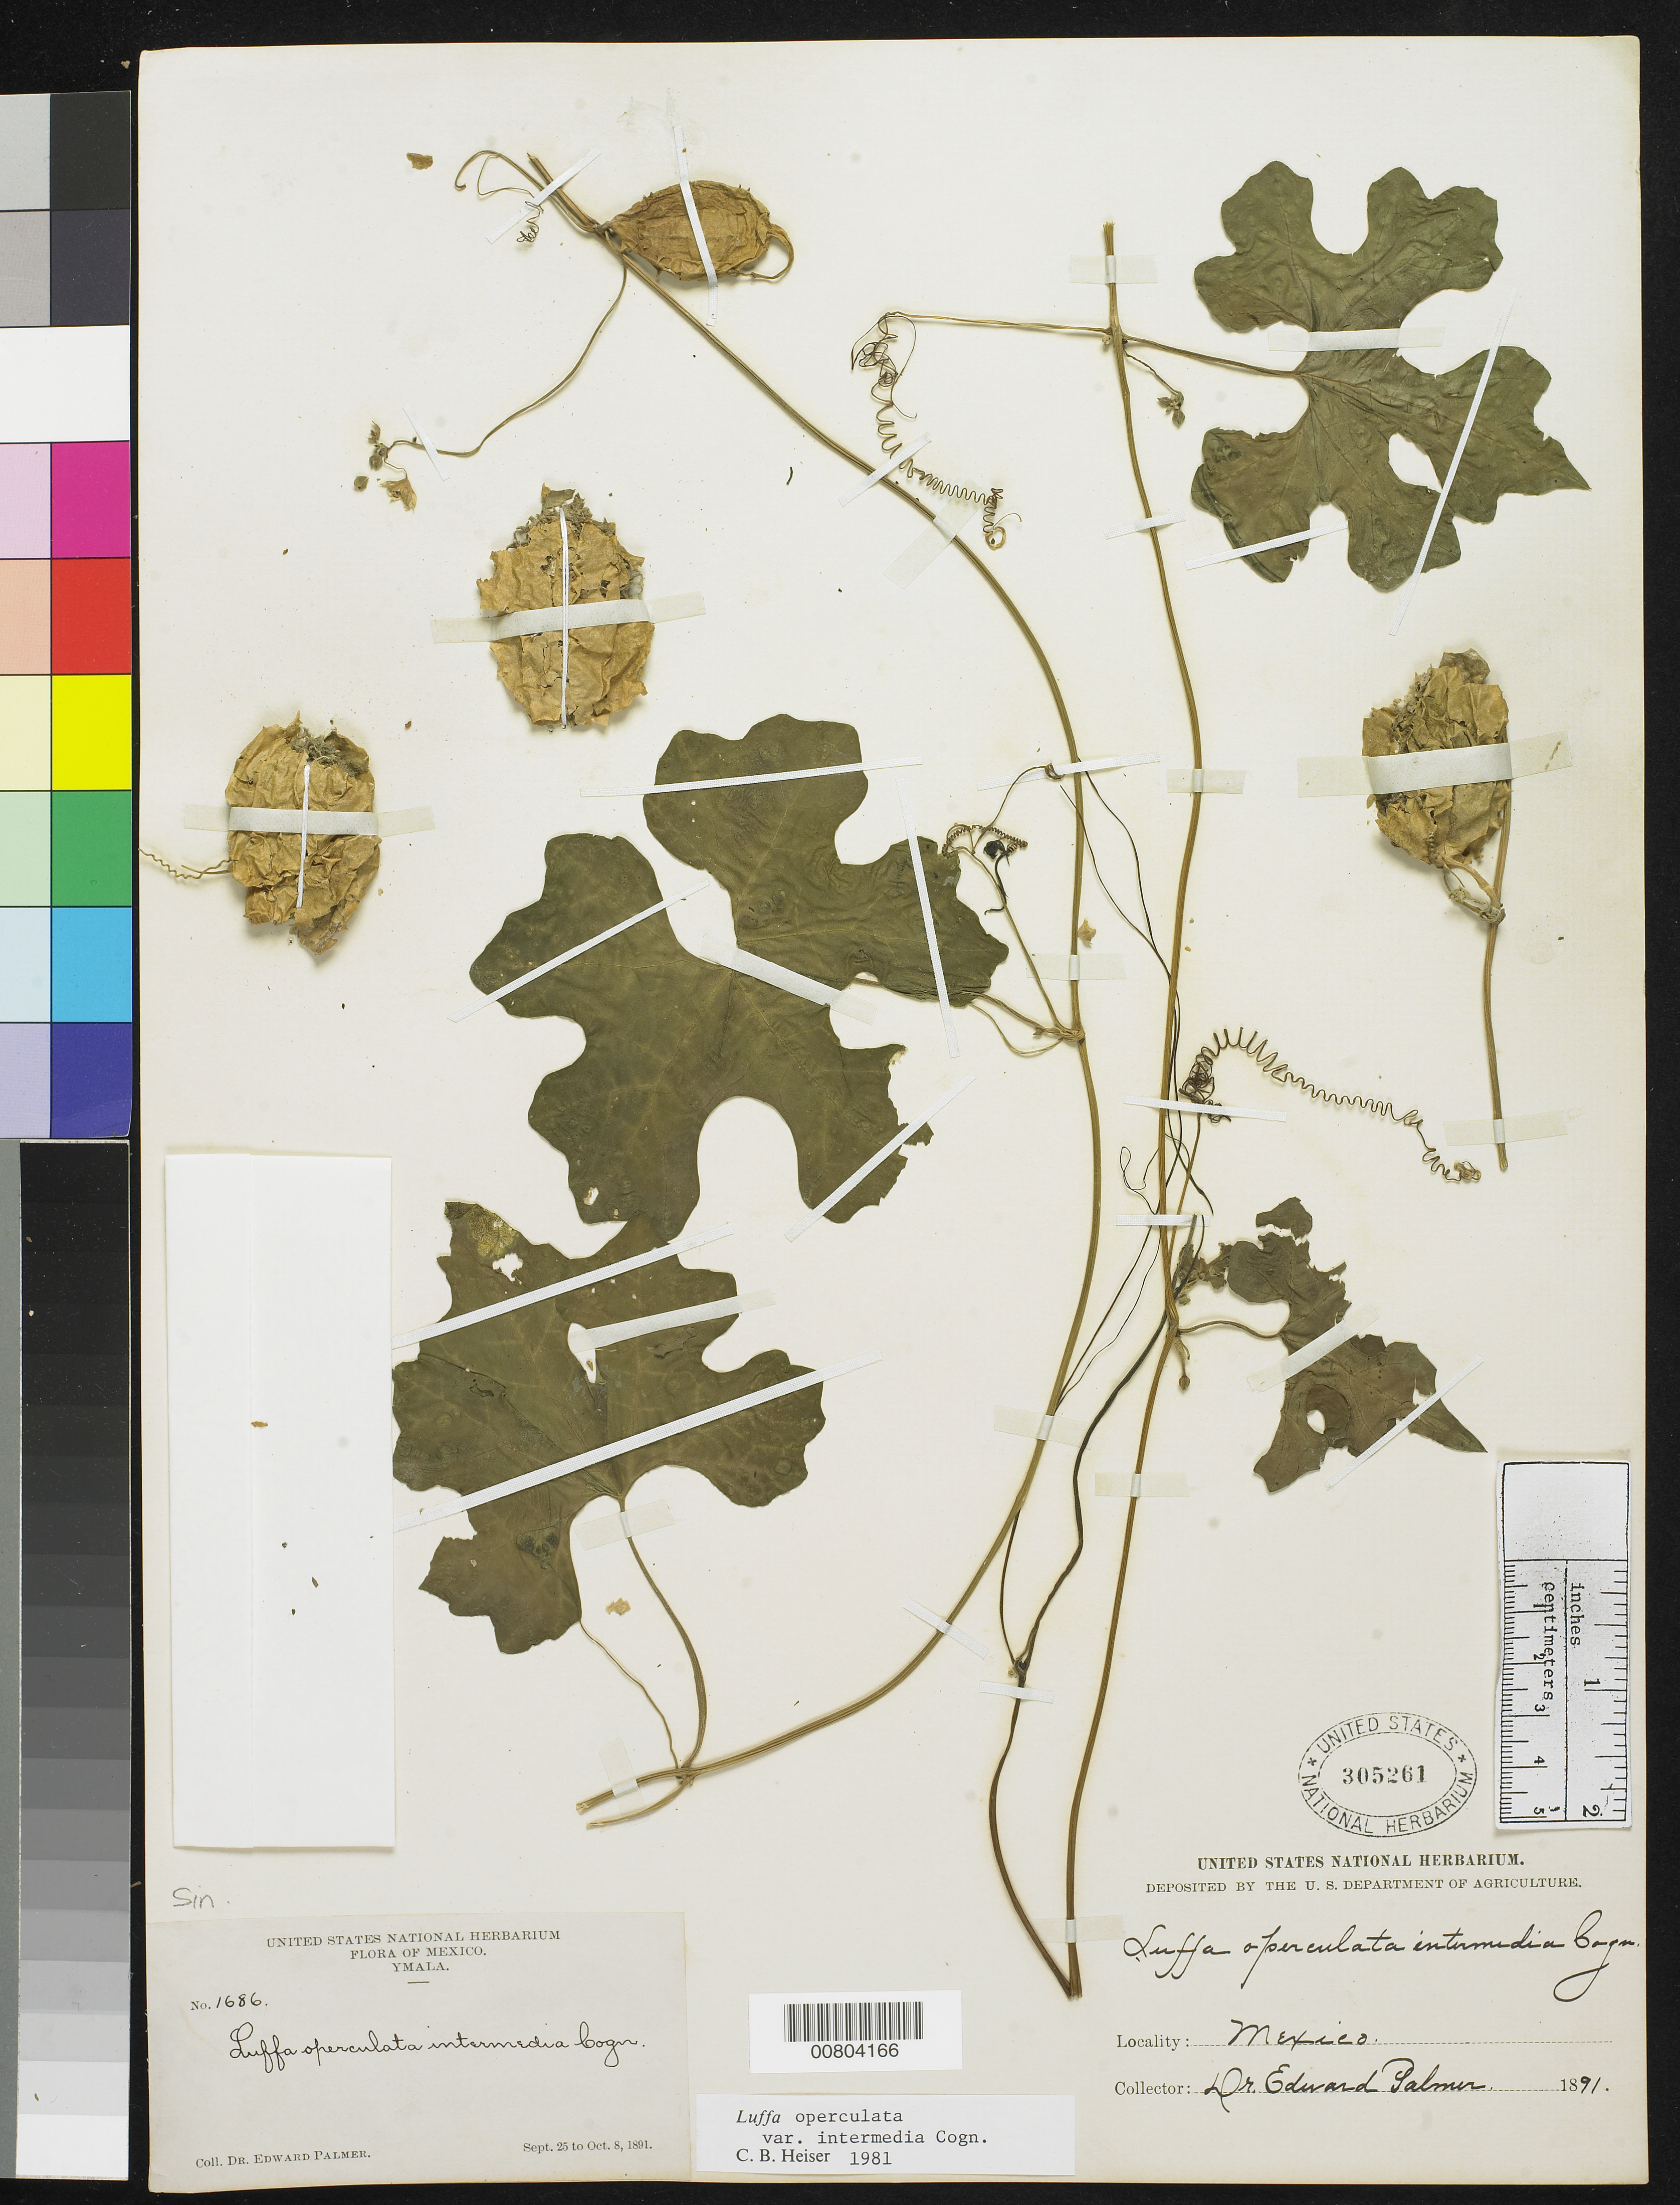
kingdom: Plantae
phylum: Tracheophyta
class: Magnoliopsida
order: Cucurbitales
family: Cucurbitaceae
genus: Luffa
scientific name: Luffa operculata var. intermedia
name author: Cogn.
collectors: E. Palmer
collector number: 1686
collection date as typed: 25 Sep 1891 to 08 Oct 1891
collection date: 1891-09-25/1891-10-08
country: Mexico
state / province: Sinaloa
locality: Ymala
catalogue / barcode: US 305261